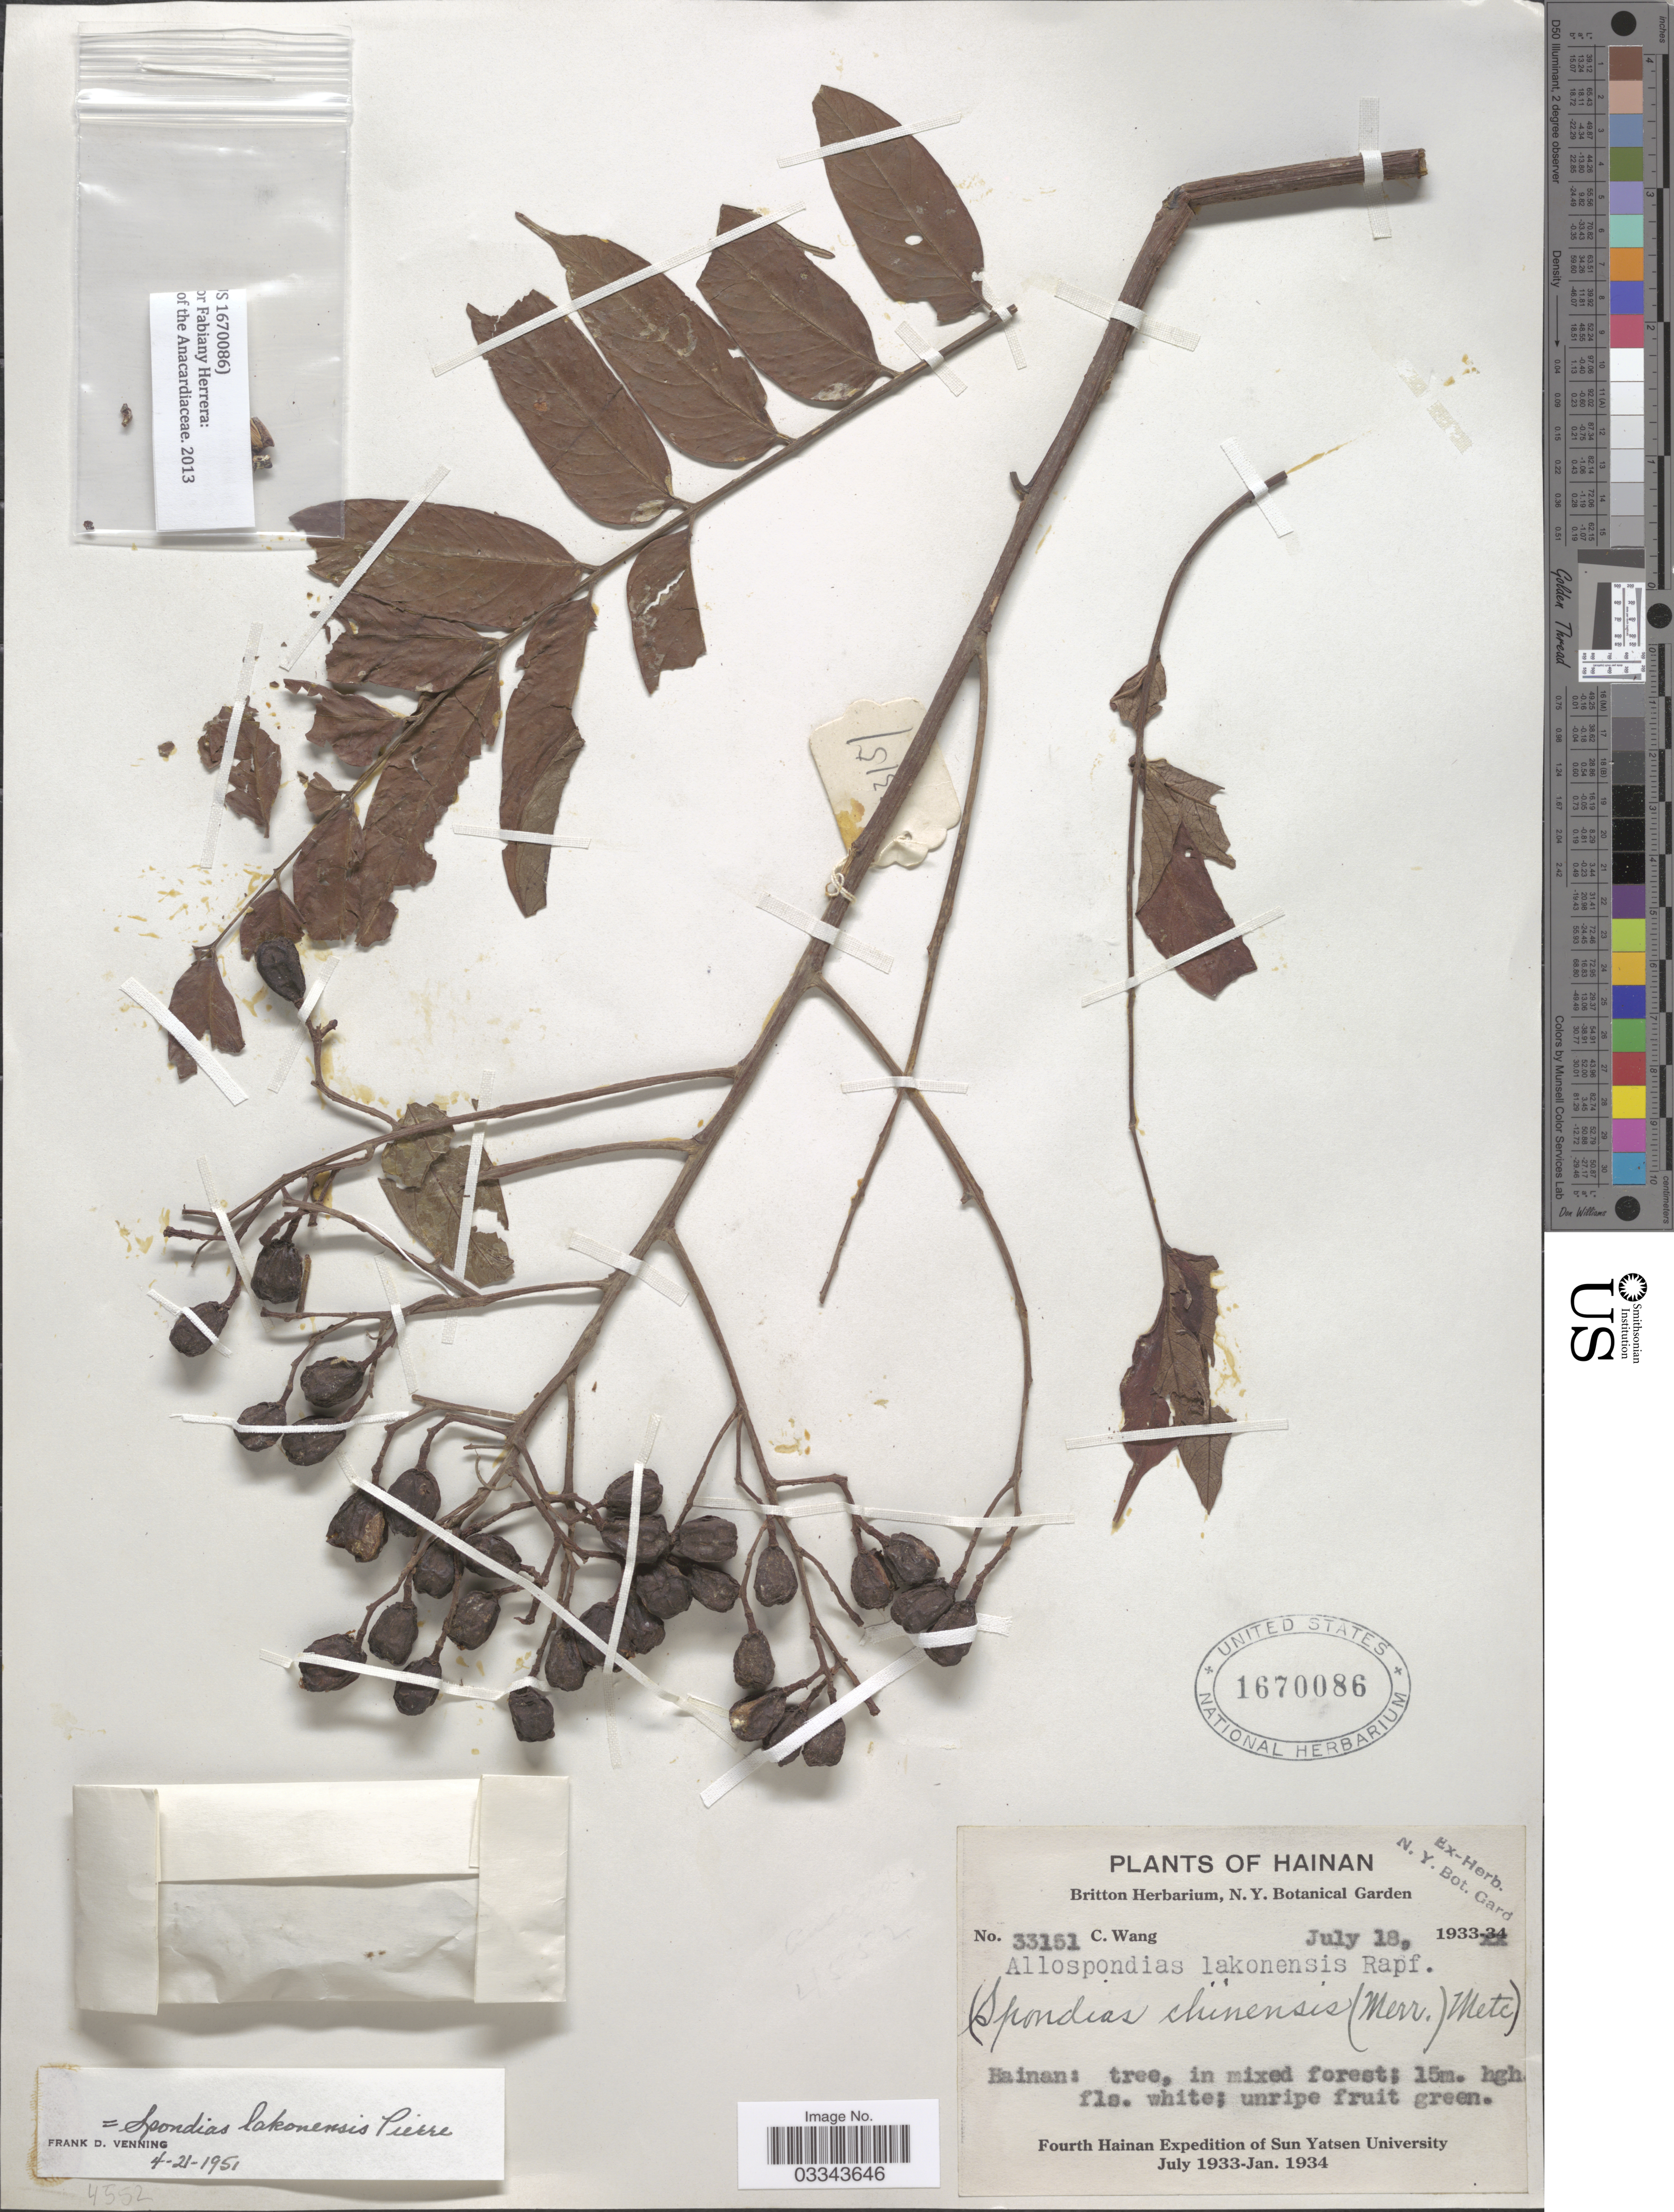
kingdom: Plantae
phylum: Tracheophyta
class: Magnoliopsida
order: Sapindales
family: Anacardiaceae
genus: Allospondias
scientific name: Allospondias lakonensis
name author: (Pierre) Stapf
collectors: C. Wang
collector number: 33151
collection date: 1933-07-18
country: China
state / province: Hainan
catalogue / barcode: US 1670086